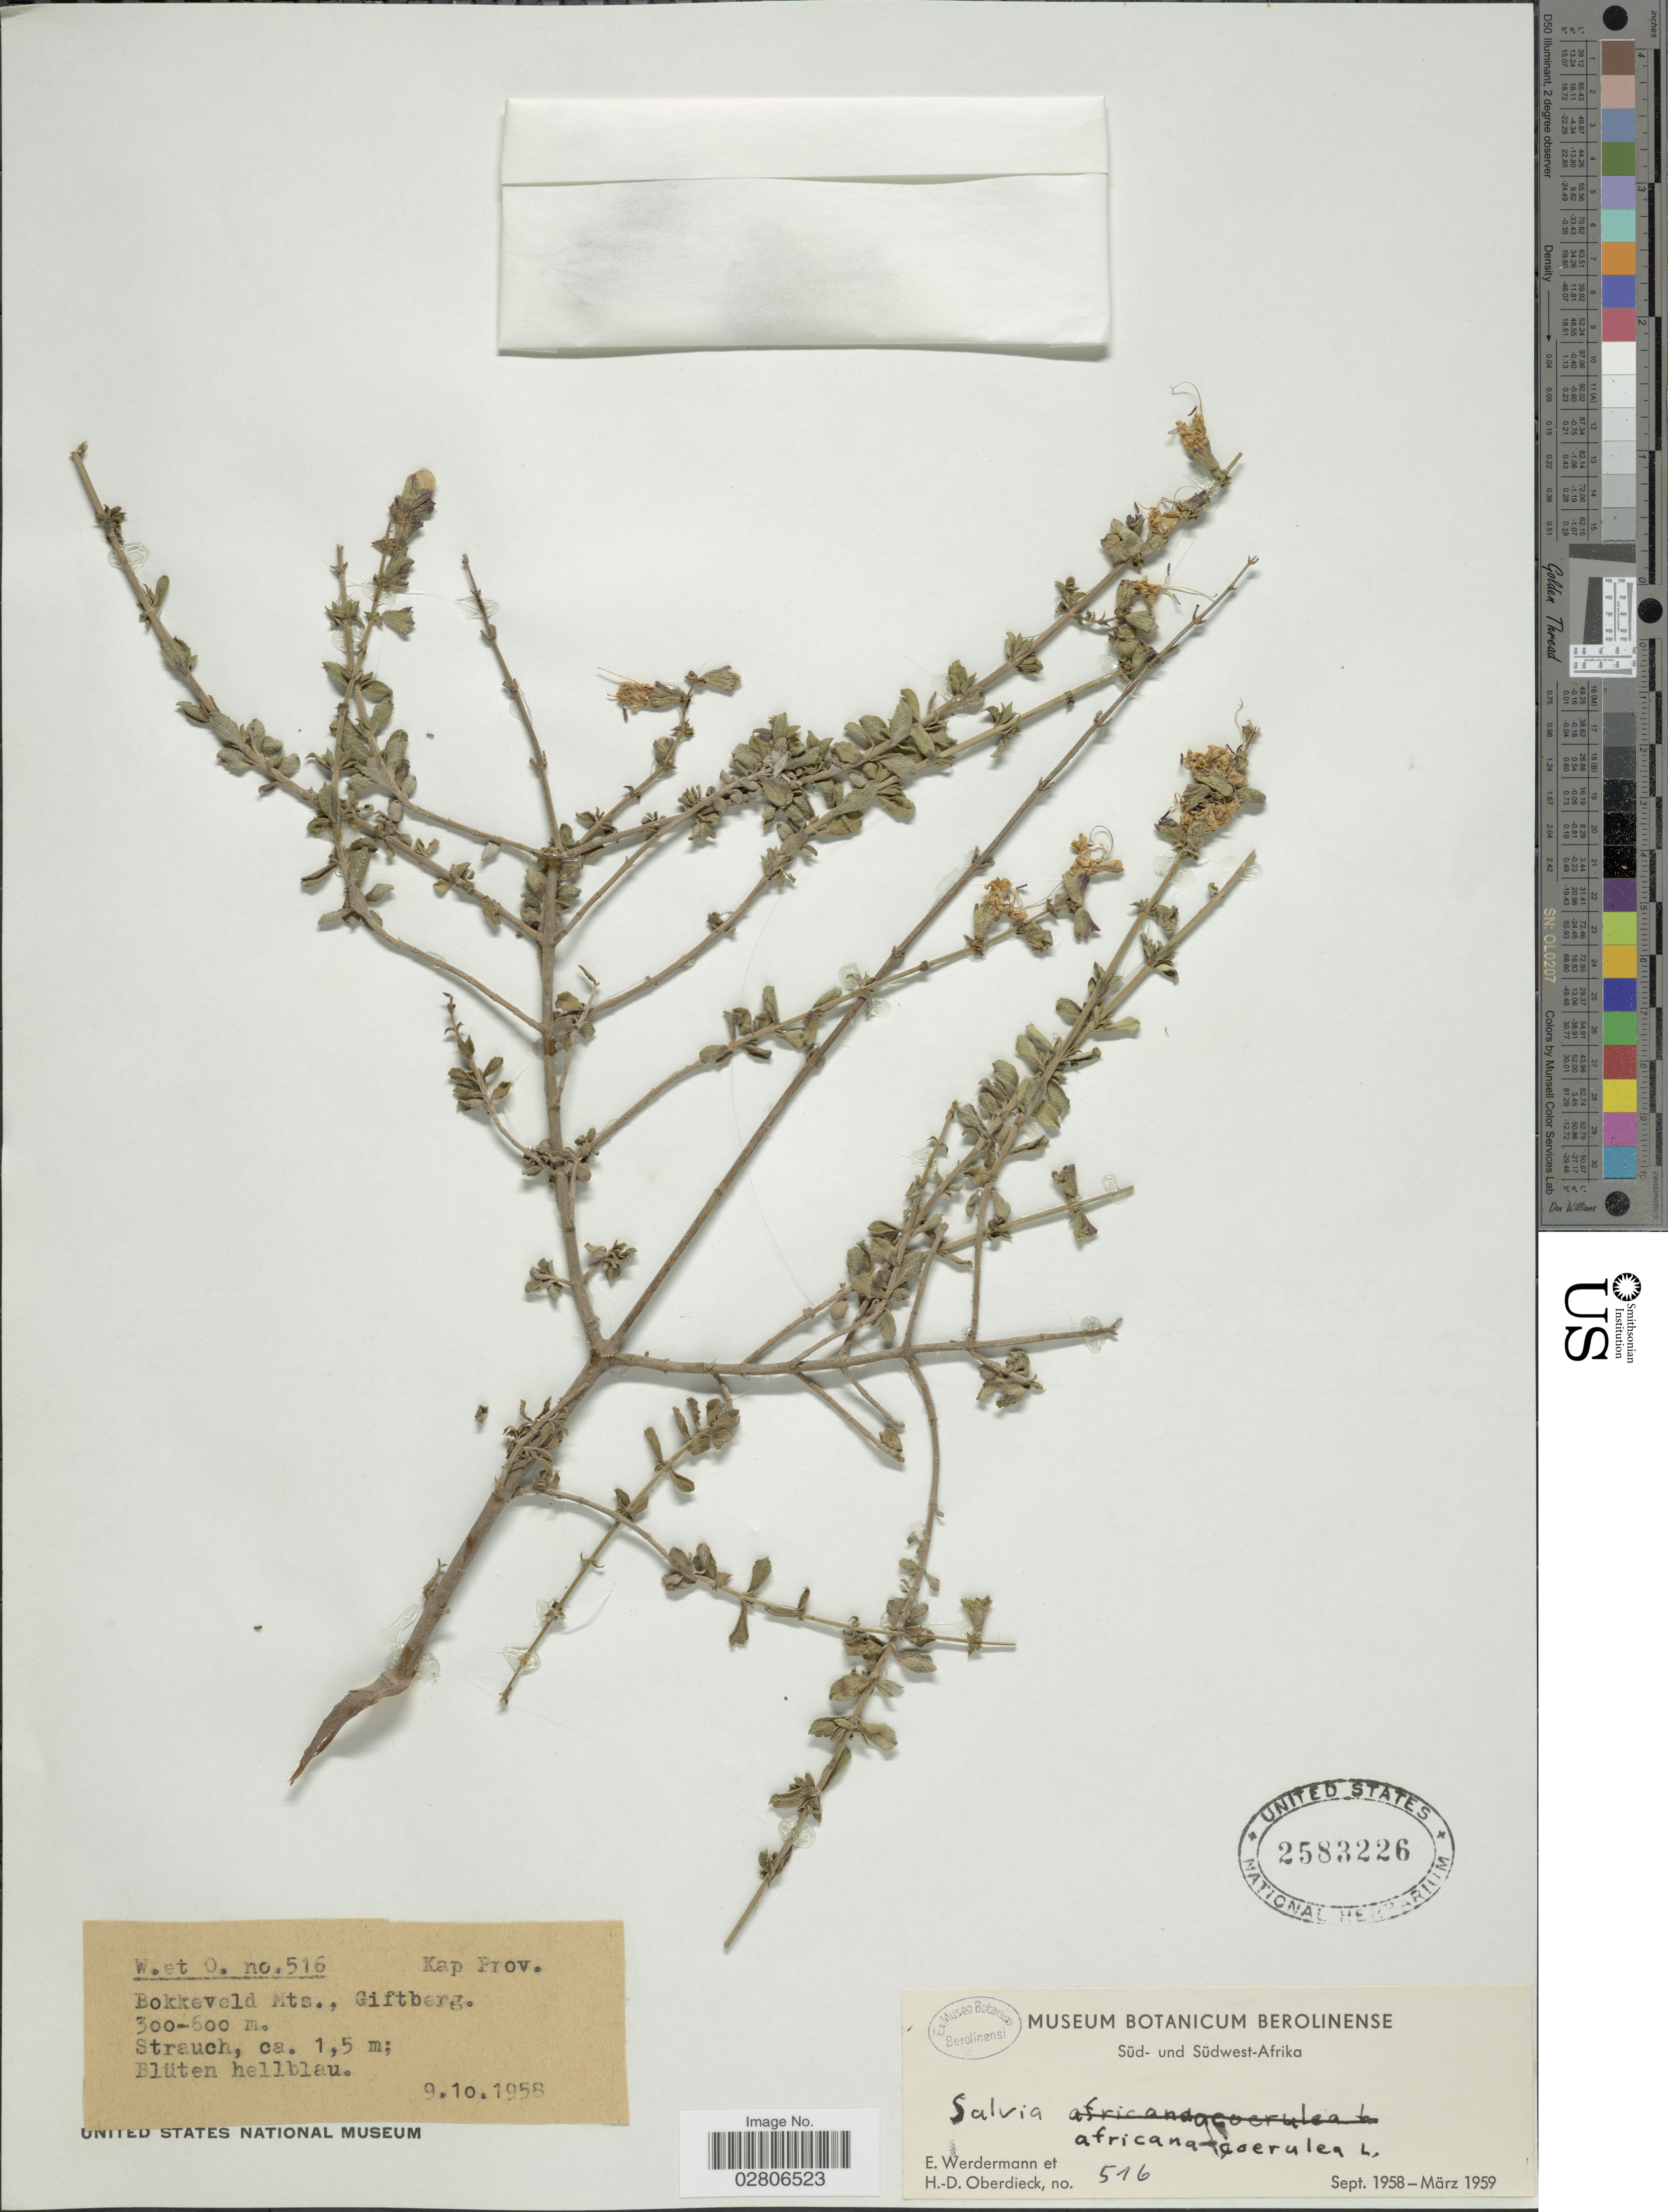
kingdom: Plantae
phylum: Tracheophyta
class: Magnoliopsida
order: Lamiales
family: Lamiaceae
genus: Salvia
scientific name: Salvia africana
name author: L.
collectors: E. Werdermann & H. Oberdieck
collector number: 516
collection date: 1958-10-09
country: South Africa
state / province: Western Cape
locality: Kap Prov., Bokkeveld Mts., Giftberg.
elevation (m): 300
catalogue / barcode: US 2583226